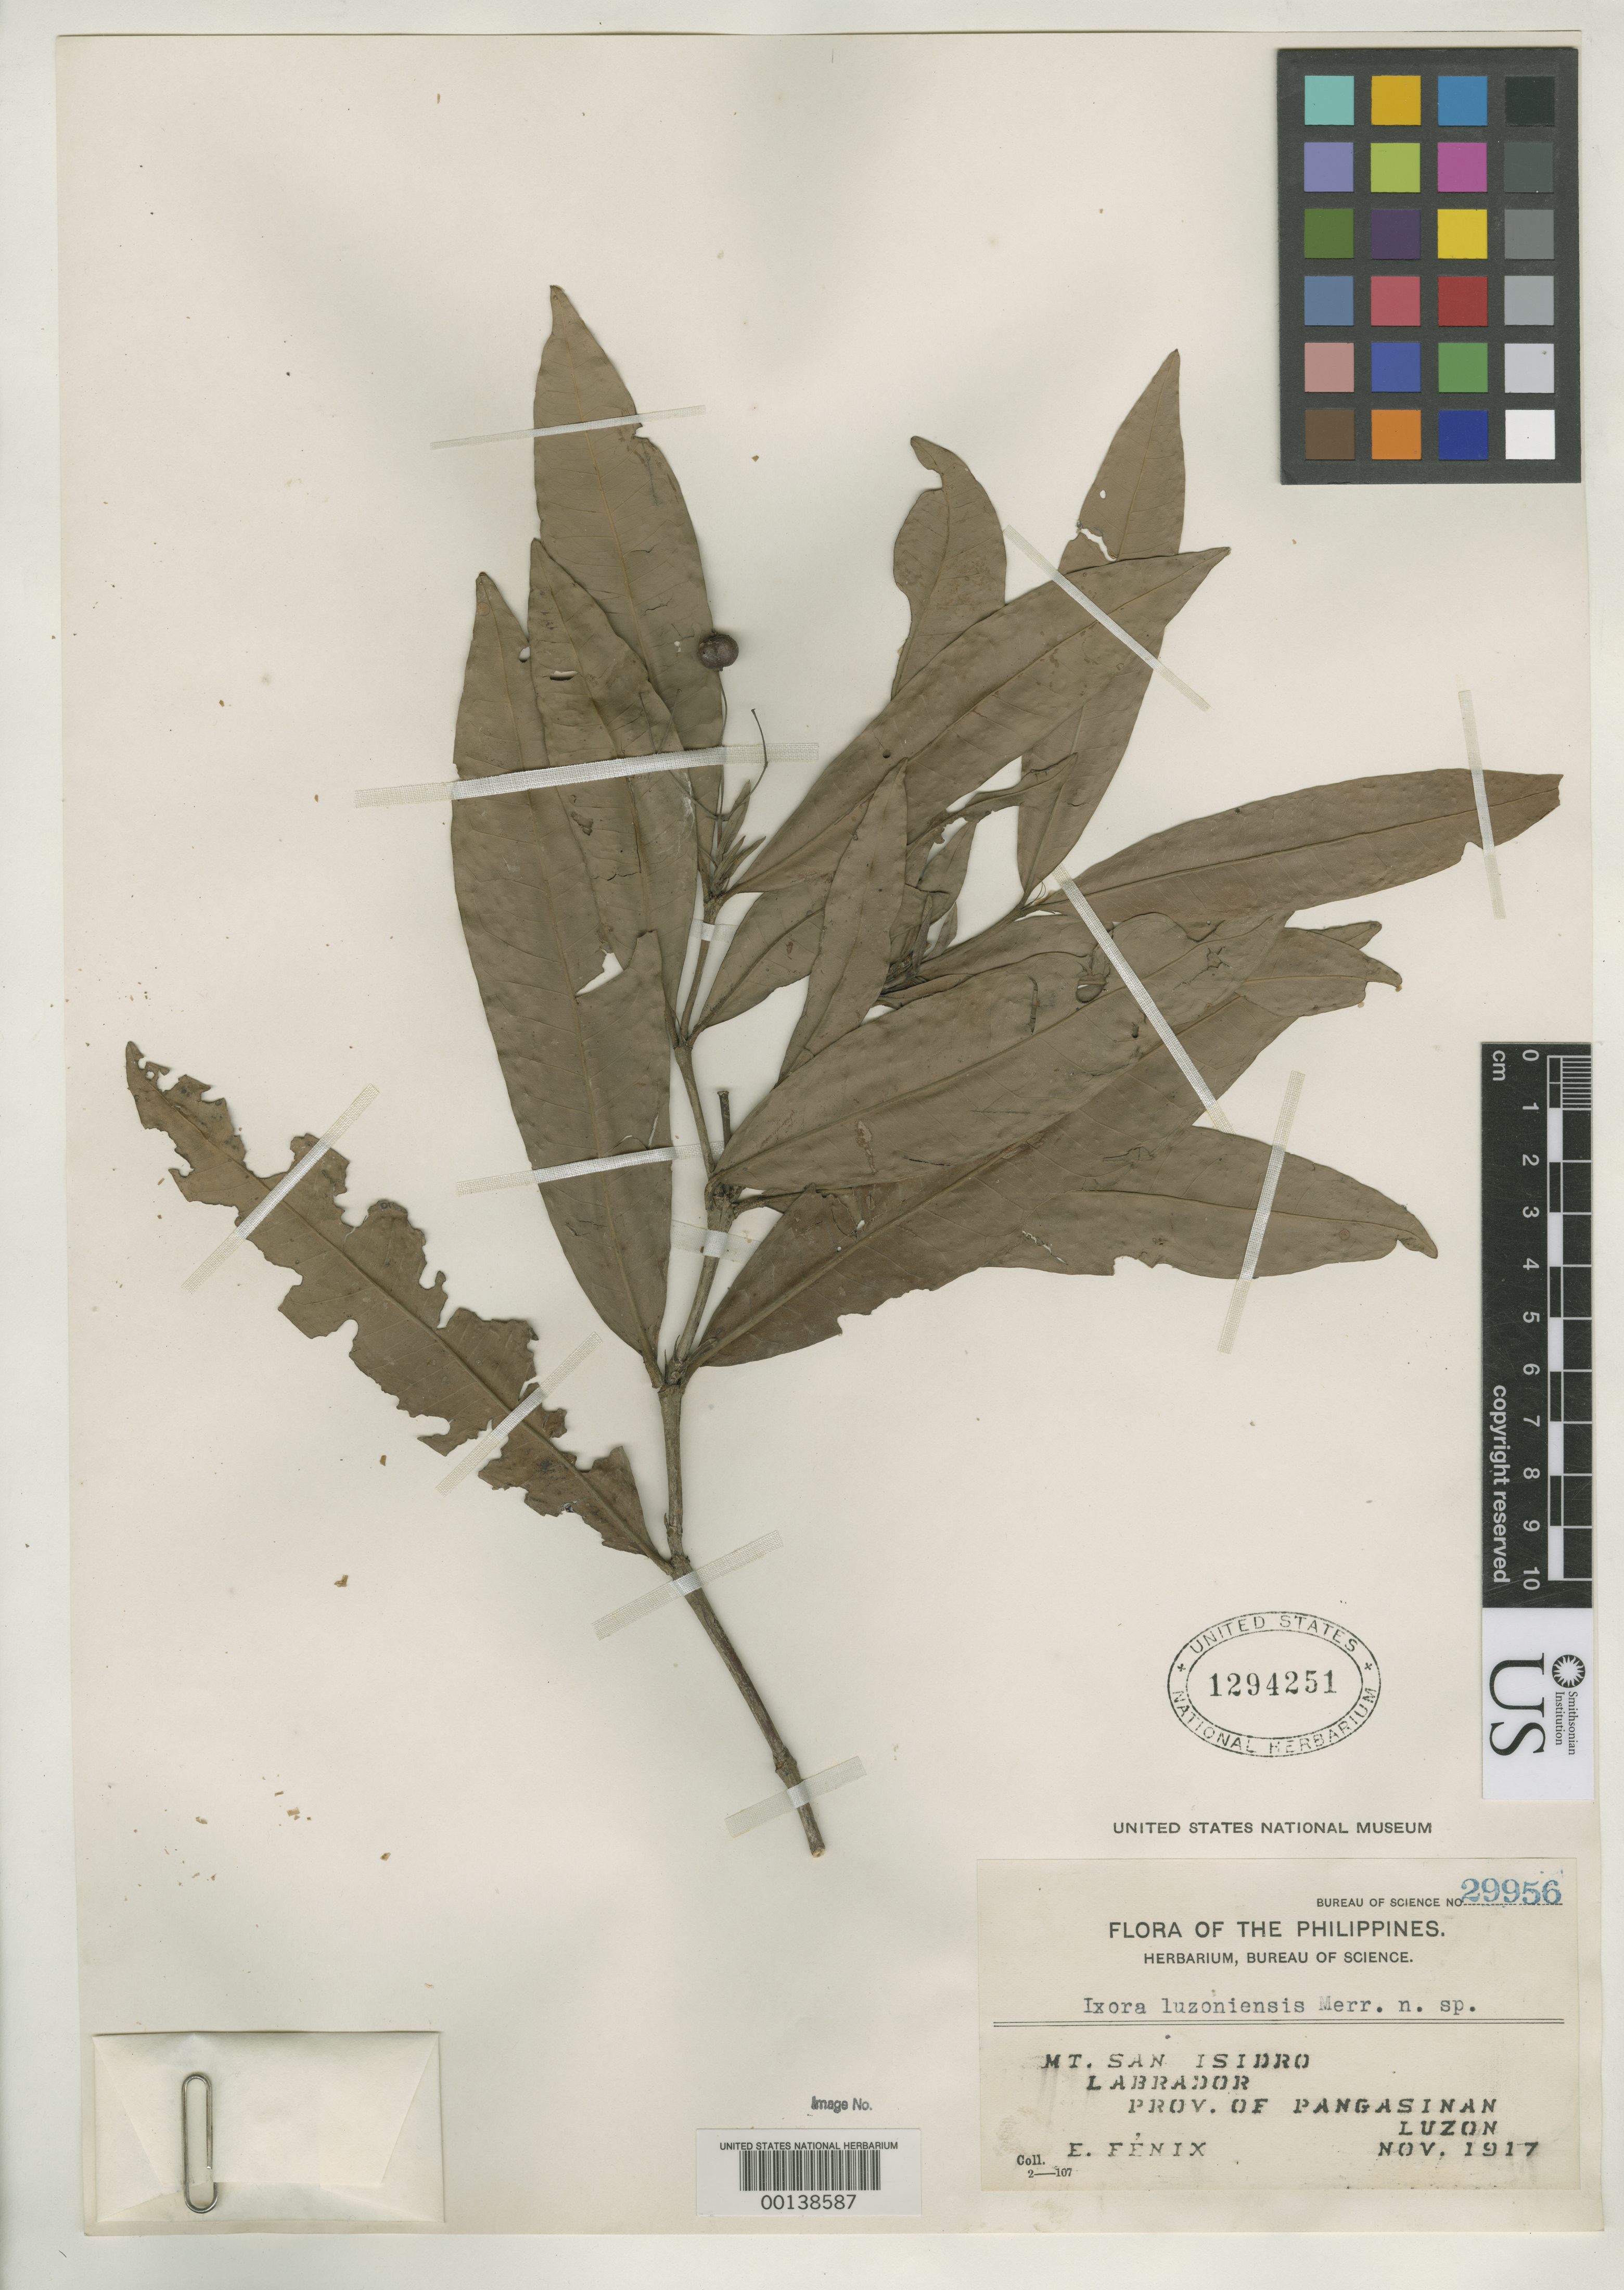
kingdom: Plantae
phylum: Tracheophyta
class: Magnoliopsida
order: Gentianales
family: Rubiaceae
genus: Ixora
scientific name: Ixora luzoniensis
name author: Merr.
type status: Isotype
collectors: E. Fénix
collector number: Bur. Sci. 29956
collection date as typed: Nov 1917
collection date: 1917-11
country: Philippines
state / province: Ilocos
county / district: Pangasinan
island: Luzon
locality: Mt. San Isidro, Labrador.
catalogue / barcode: US 1294251